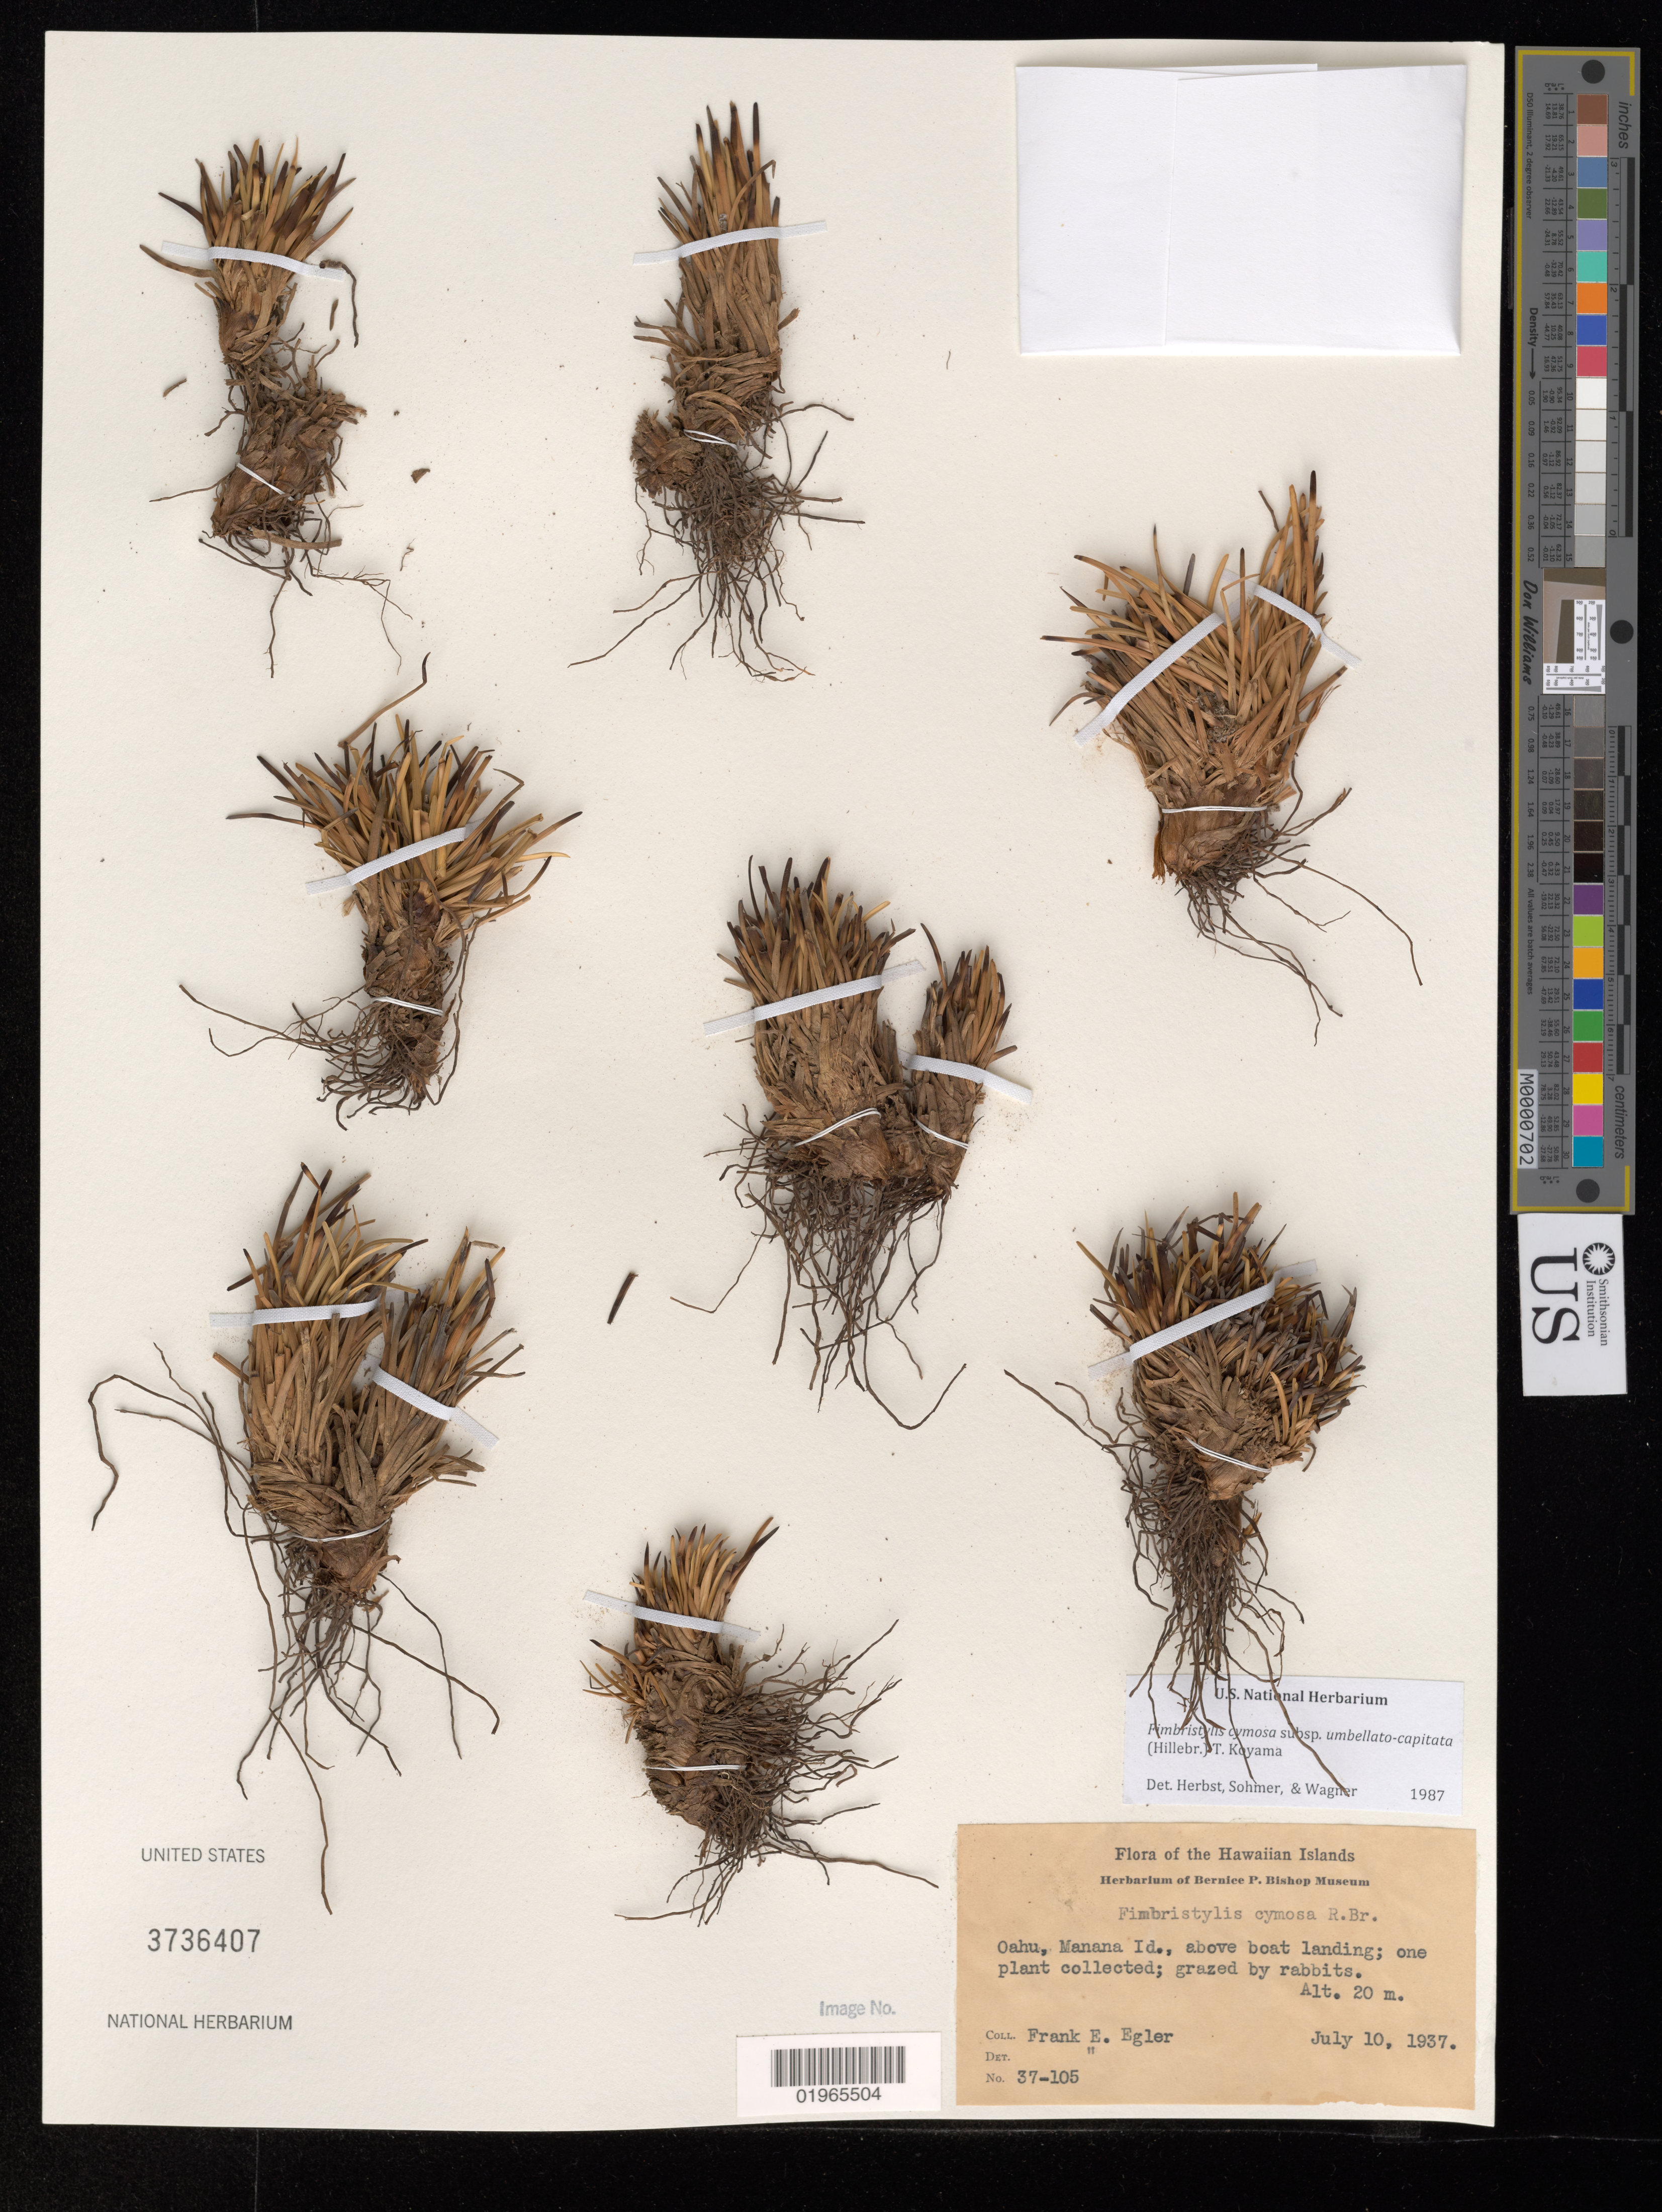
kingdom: Plantae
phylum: Tracheophyta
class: Liliopsida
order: Poales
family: Cyperaceae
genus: Fimbristylis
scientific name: Fimbristylis cymosa subsp. umbellatocapitata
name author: (Hillebr.) T. Koyama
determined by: Herbst, D. R.; Sohmer, S. H.; Wagner, W. L.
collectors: F. Egler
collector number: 37-105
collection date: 1937-07-10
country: United States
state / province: Hawaii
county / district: Honolulu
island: Oahu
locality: Manana Id., above boat landing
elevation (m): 20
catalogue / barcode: US 3736407